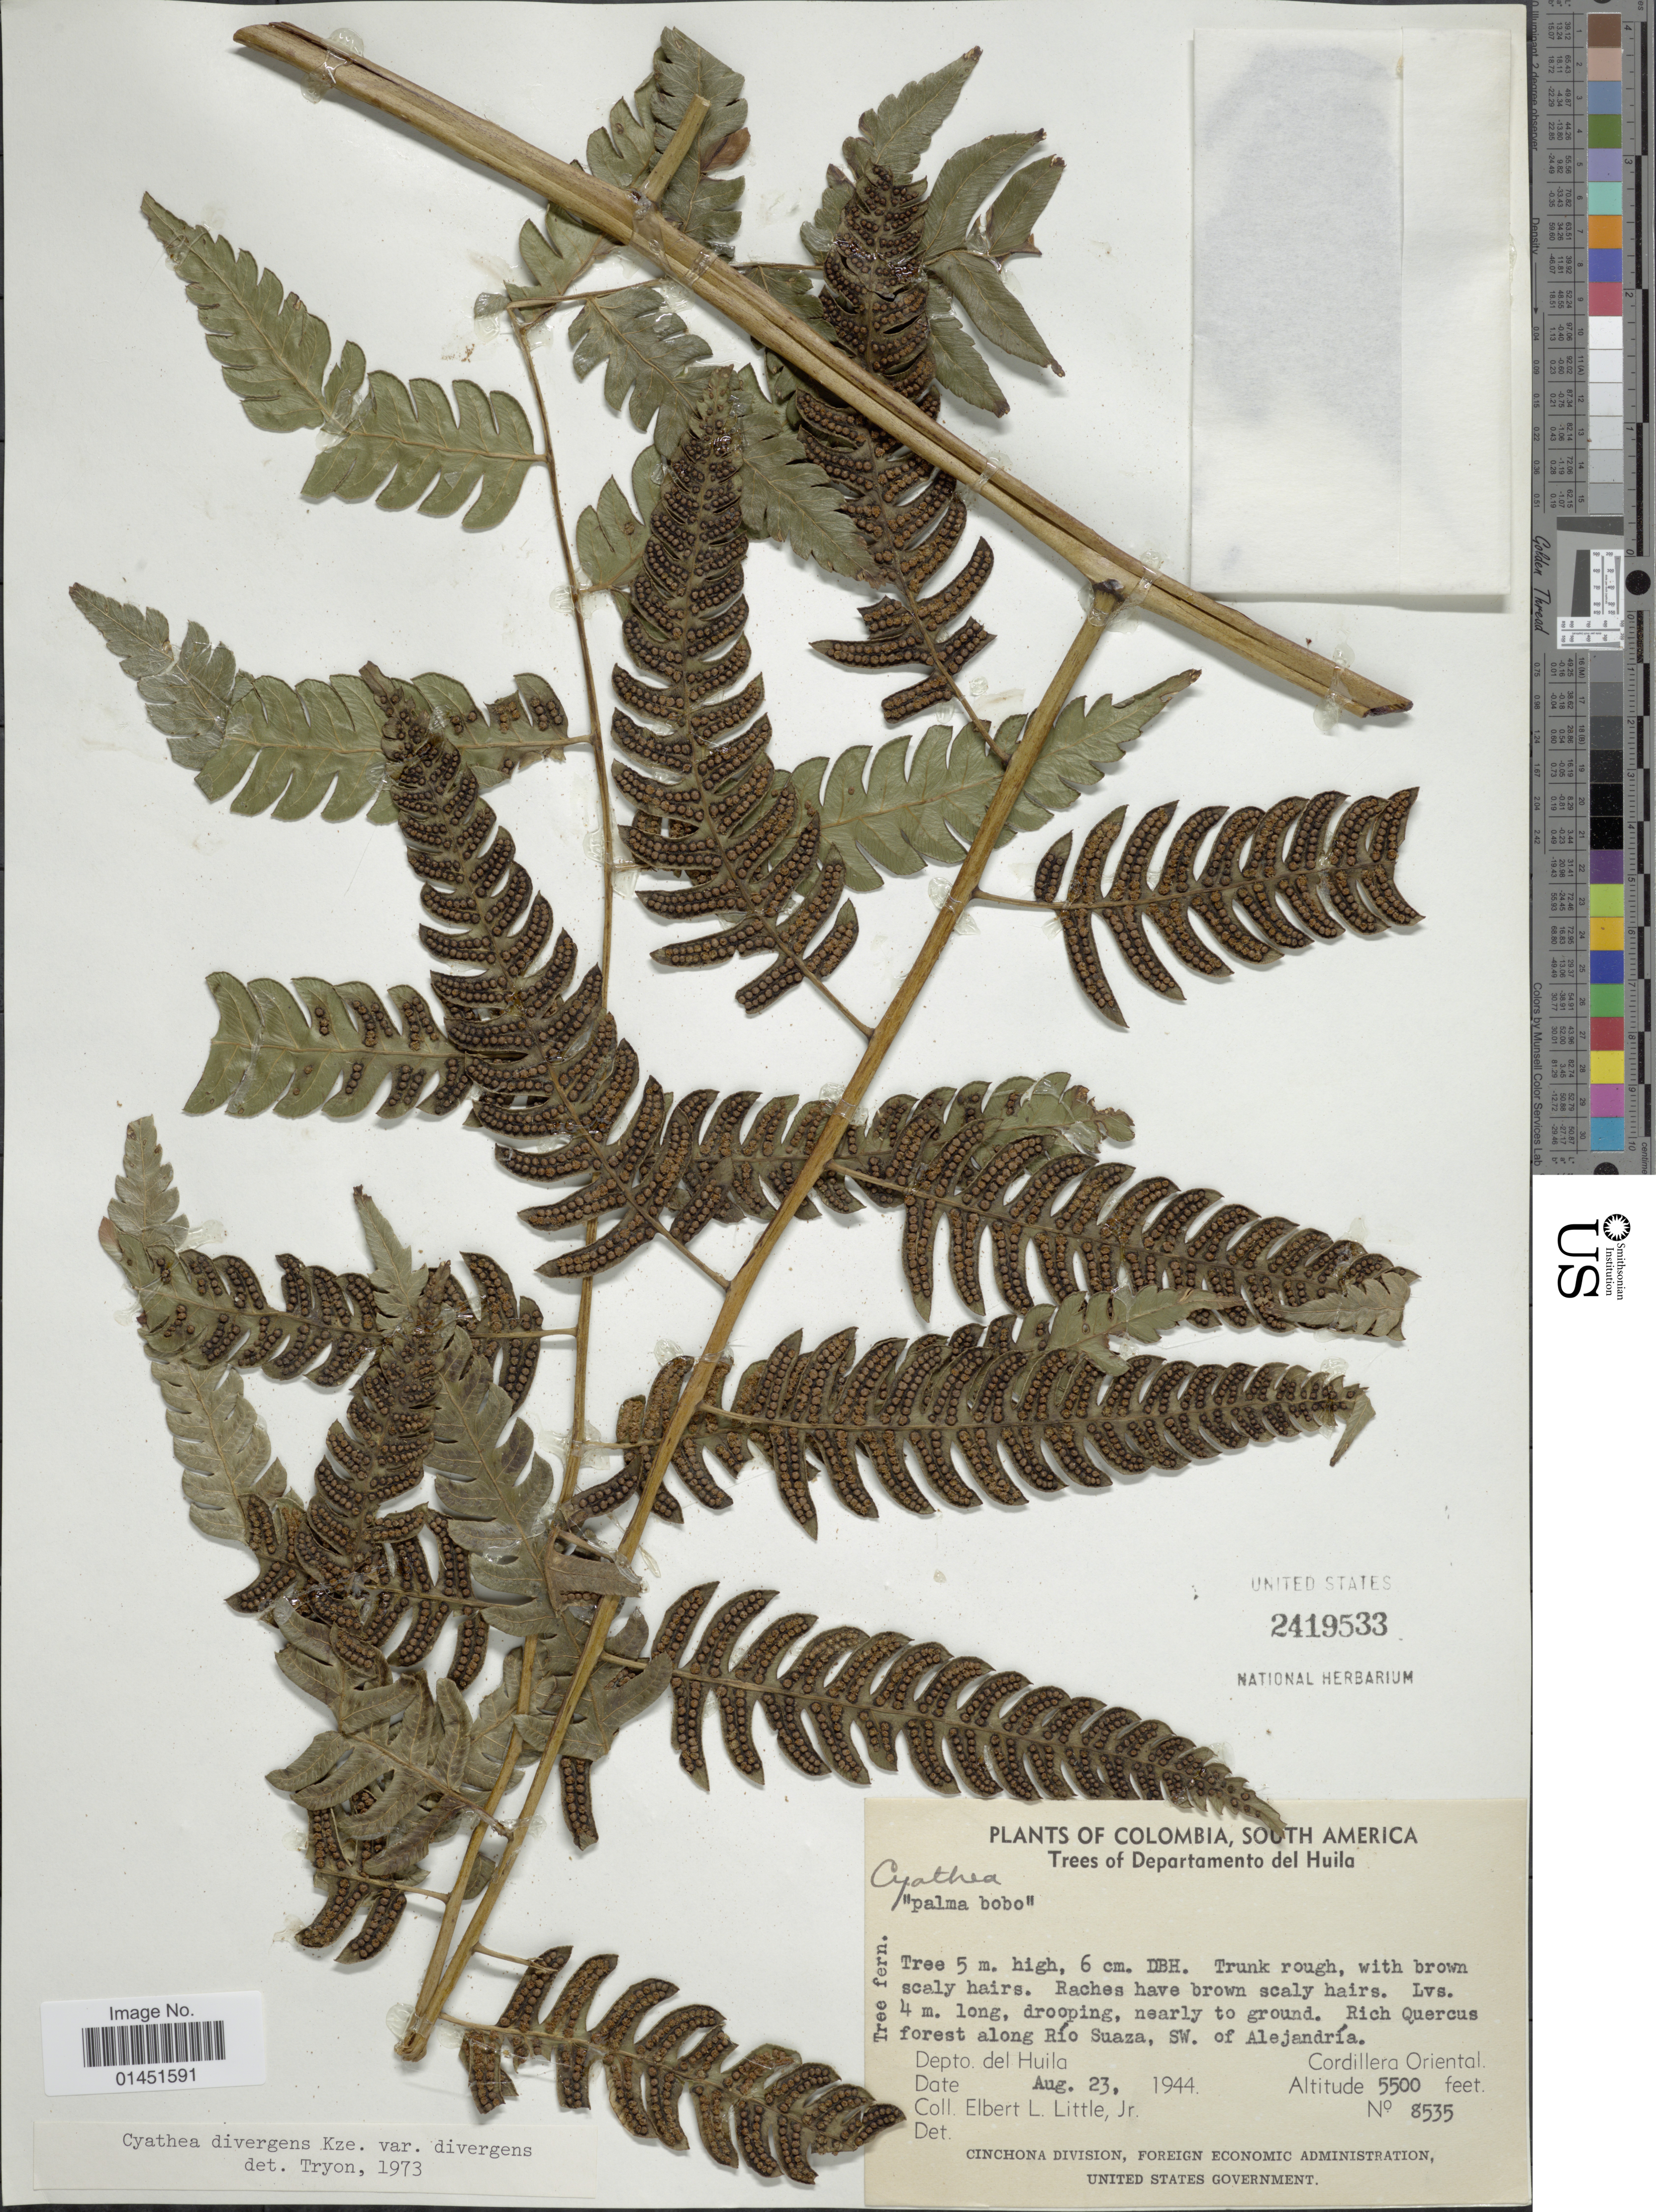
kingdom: Plantae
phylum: Tracheophyta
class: Polypodiopsida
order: Cyatheales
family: Cyatheaceae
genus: Cyathea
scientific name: Cyathea divergens var. divergens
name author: Kunze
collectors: E. L. Little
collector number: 8535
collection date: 1944-08-23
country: Colombia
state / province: Huila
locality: Rich Quercus forest along Rio Suaza, SW. of Alejandria, Cordillera Oriental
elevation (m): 1676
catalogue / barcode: US 2419533